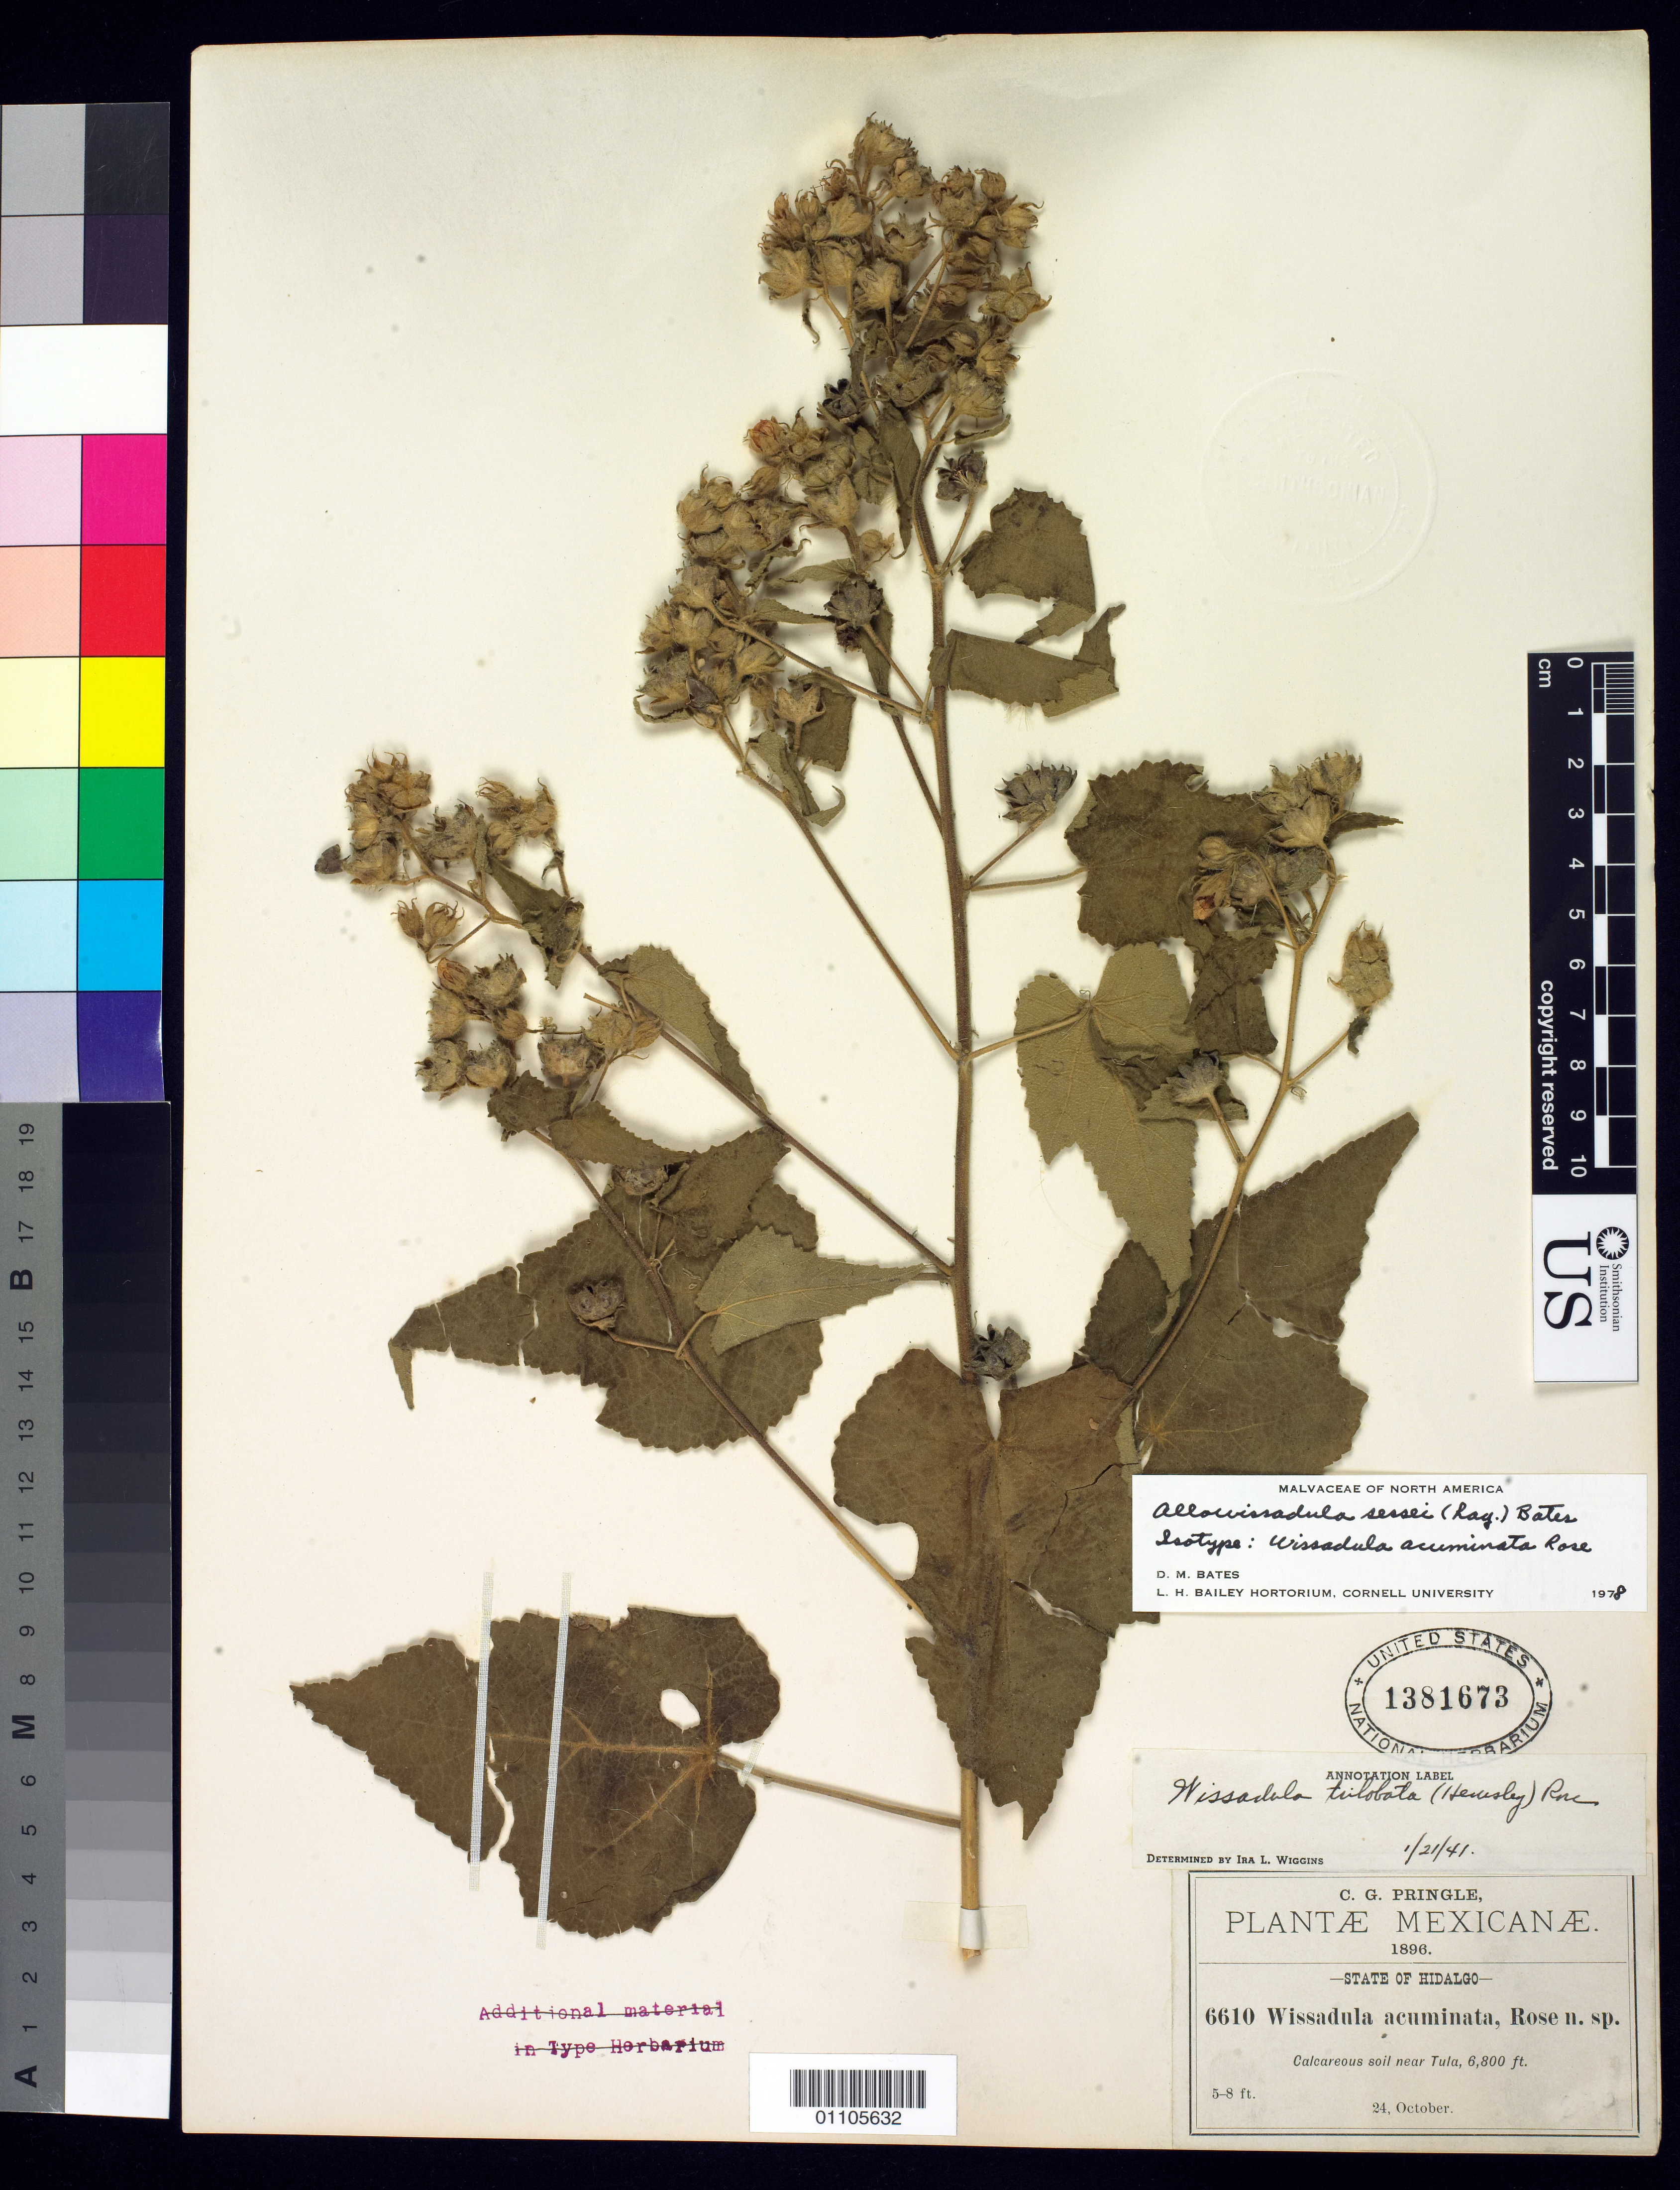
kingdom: Plantae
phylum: Tracheophyta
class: Magnoliopsida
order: Malvales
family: Malvaceae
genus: Wissadula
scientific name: Wissadula acuminata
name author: Rose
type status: Isotype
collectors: C. G. Pringle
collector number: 6610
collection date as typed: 24 Oct 1896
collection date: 1896-10-24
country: Mexico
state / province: Hidalgo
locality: Near Tula.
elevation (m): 2073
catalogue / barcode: US 1381673